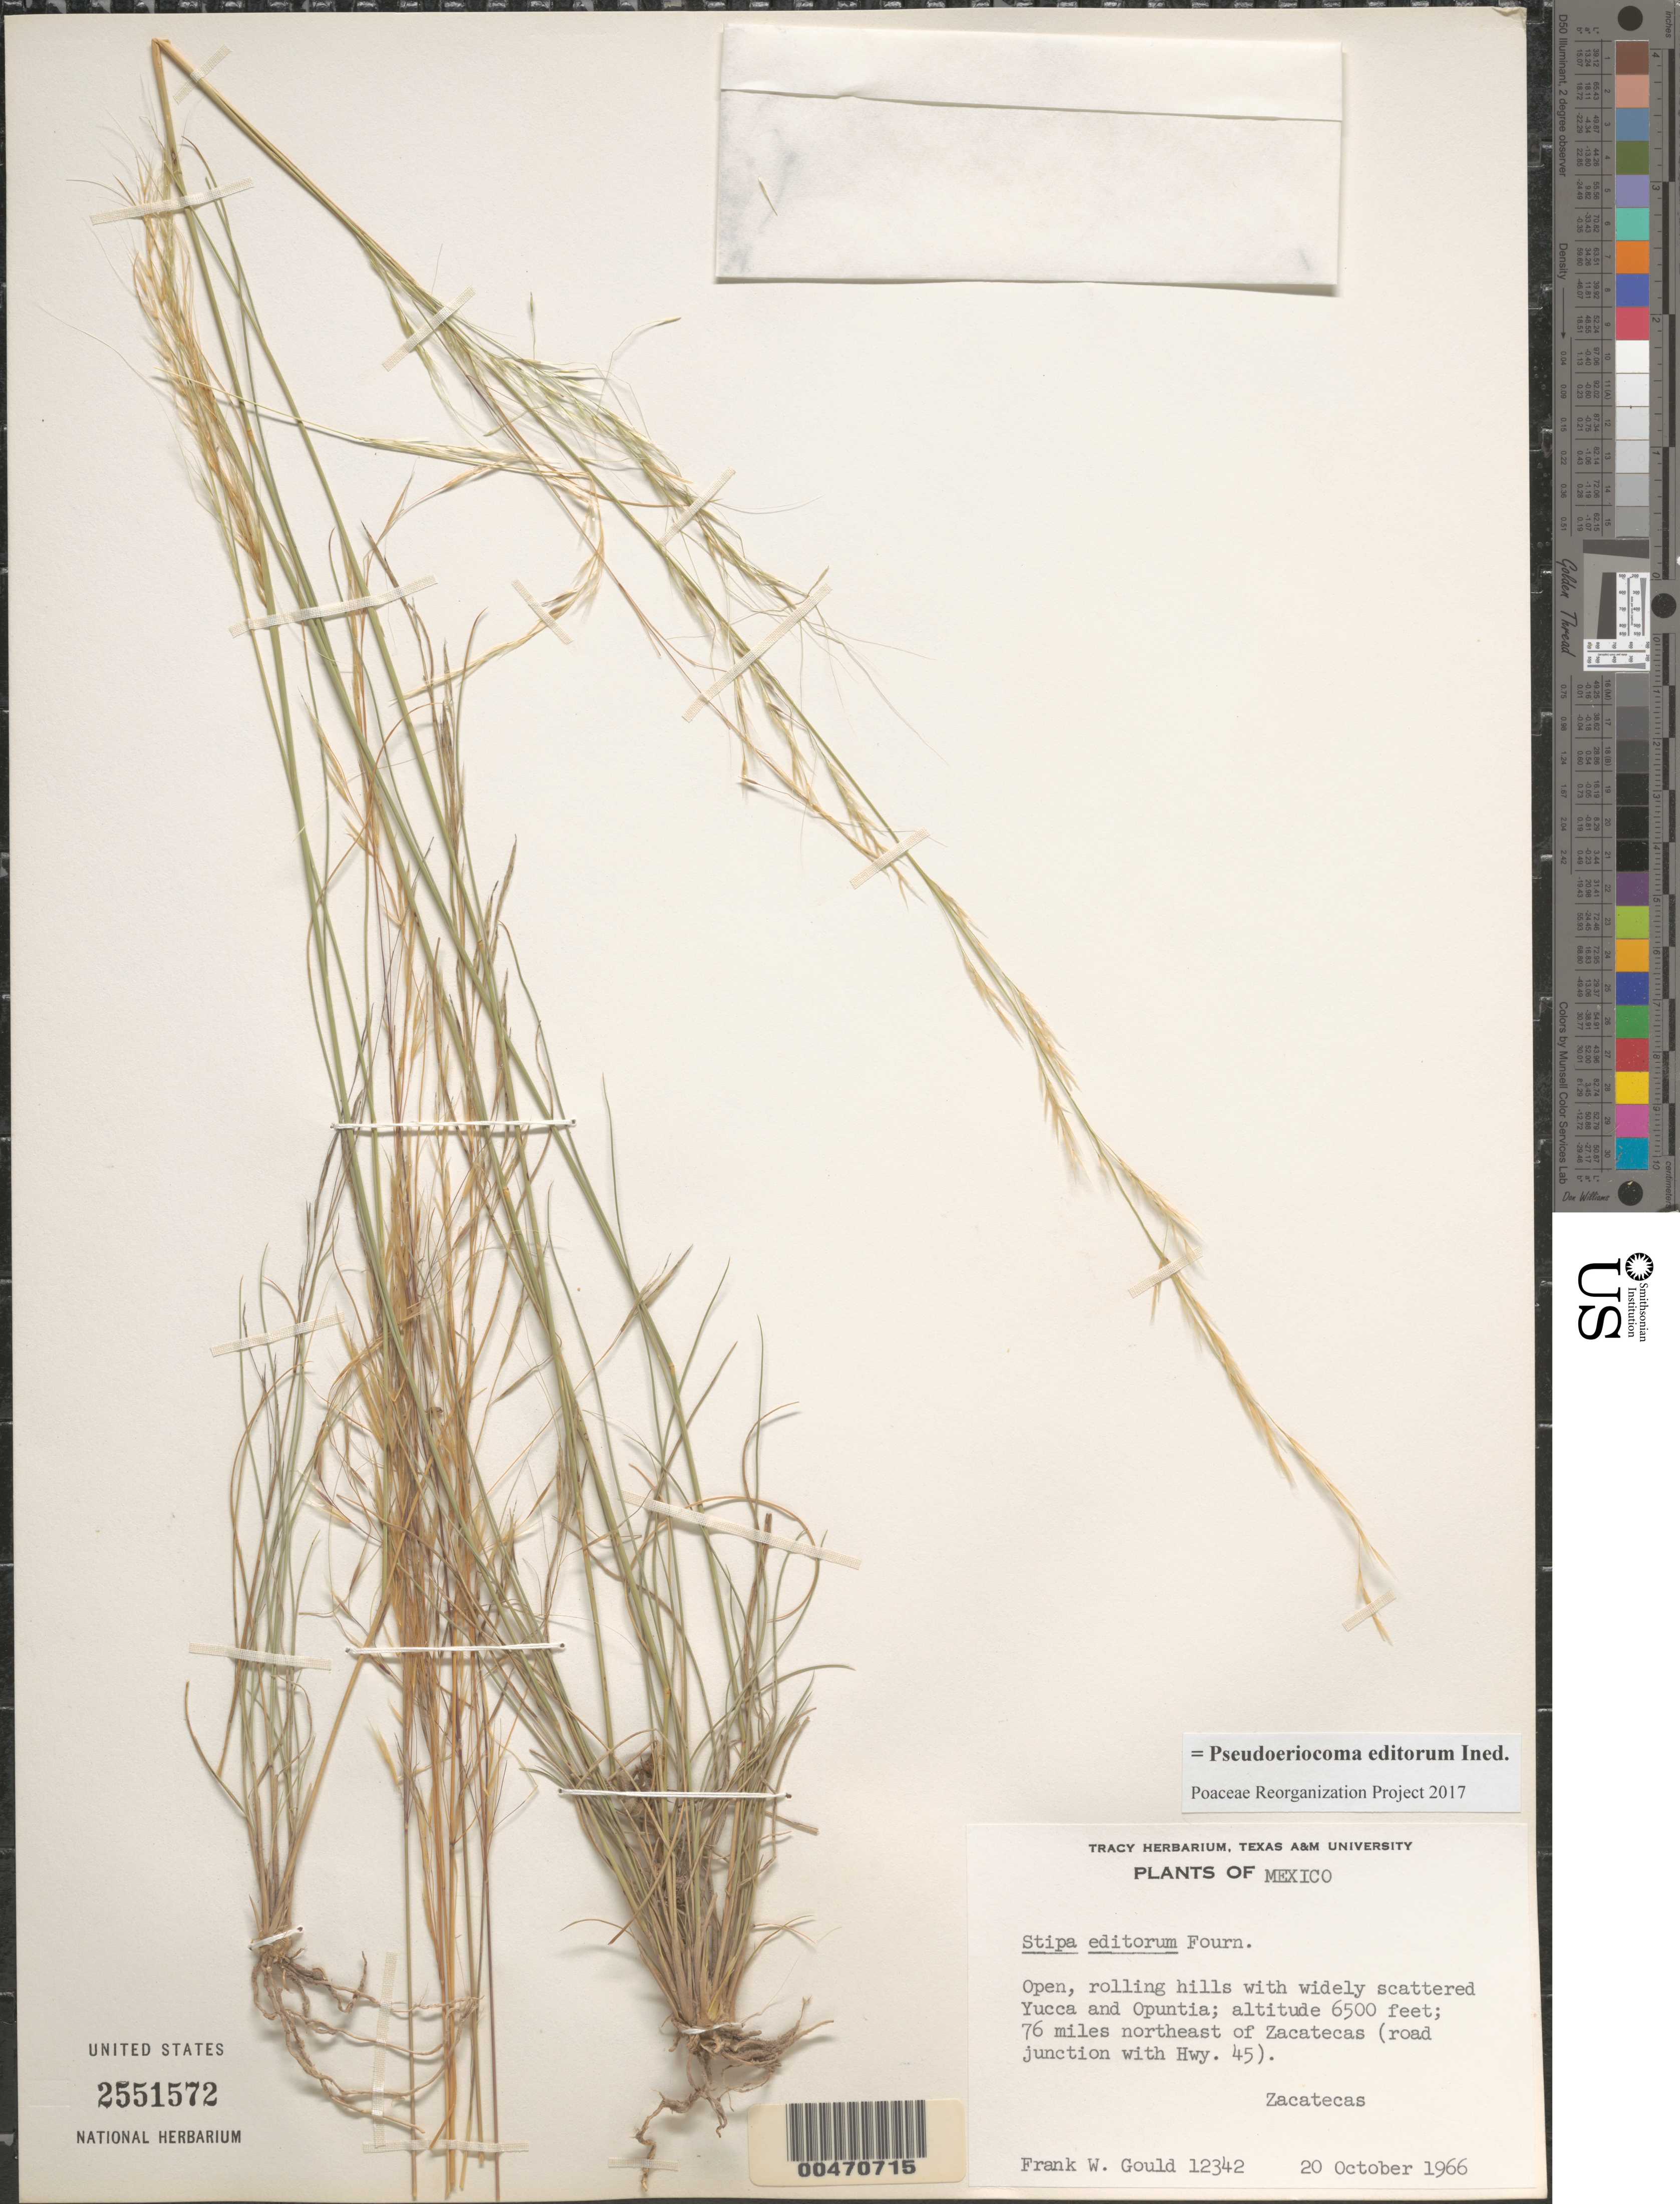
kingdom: Plantae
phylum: Tracheophyta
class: Liliopsida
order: Poales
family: Poaceae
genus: Pseudoeriocoma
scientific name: Pseudoeriocoma editorum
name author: (E. Fourn.) Romasch.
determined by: Poaceae Reorganization Project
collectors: F. W. Gould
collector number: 12342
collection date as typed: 20 Oct 1966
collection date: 1966-10-20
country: Mexico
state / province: Zacatecas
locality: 76 mi NE of Zacatecas, rd jct with Hwy 45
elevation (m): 1981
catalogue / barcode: US 2551572